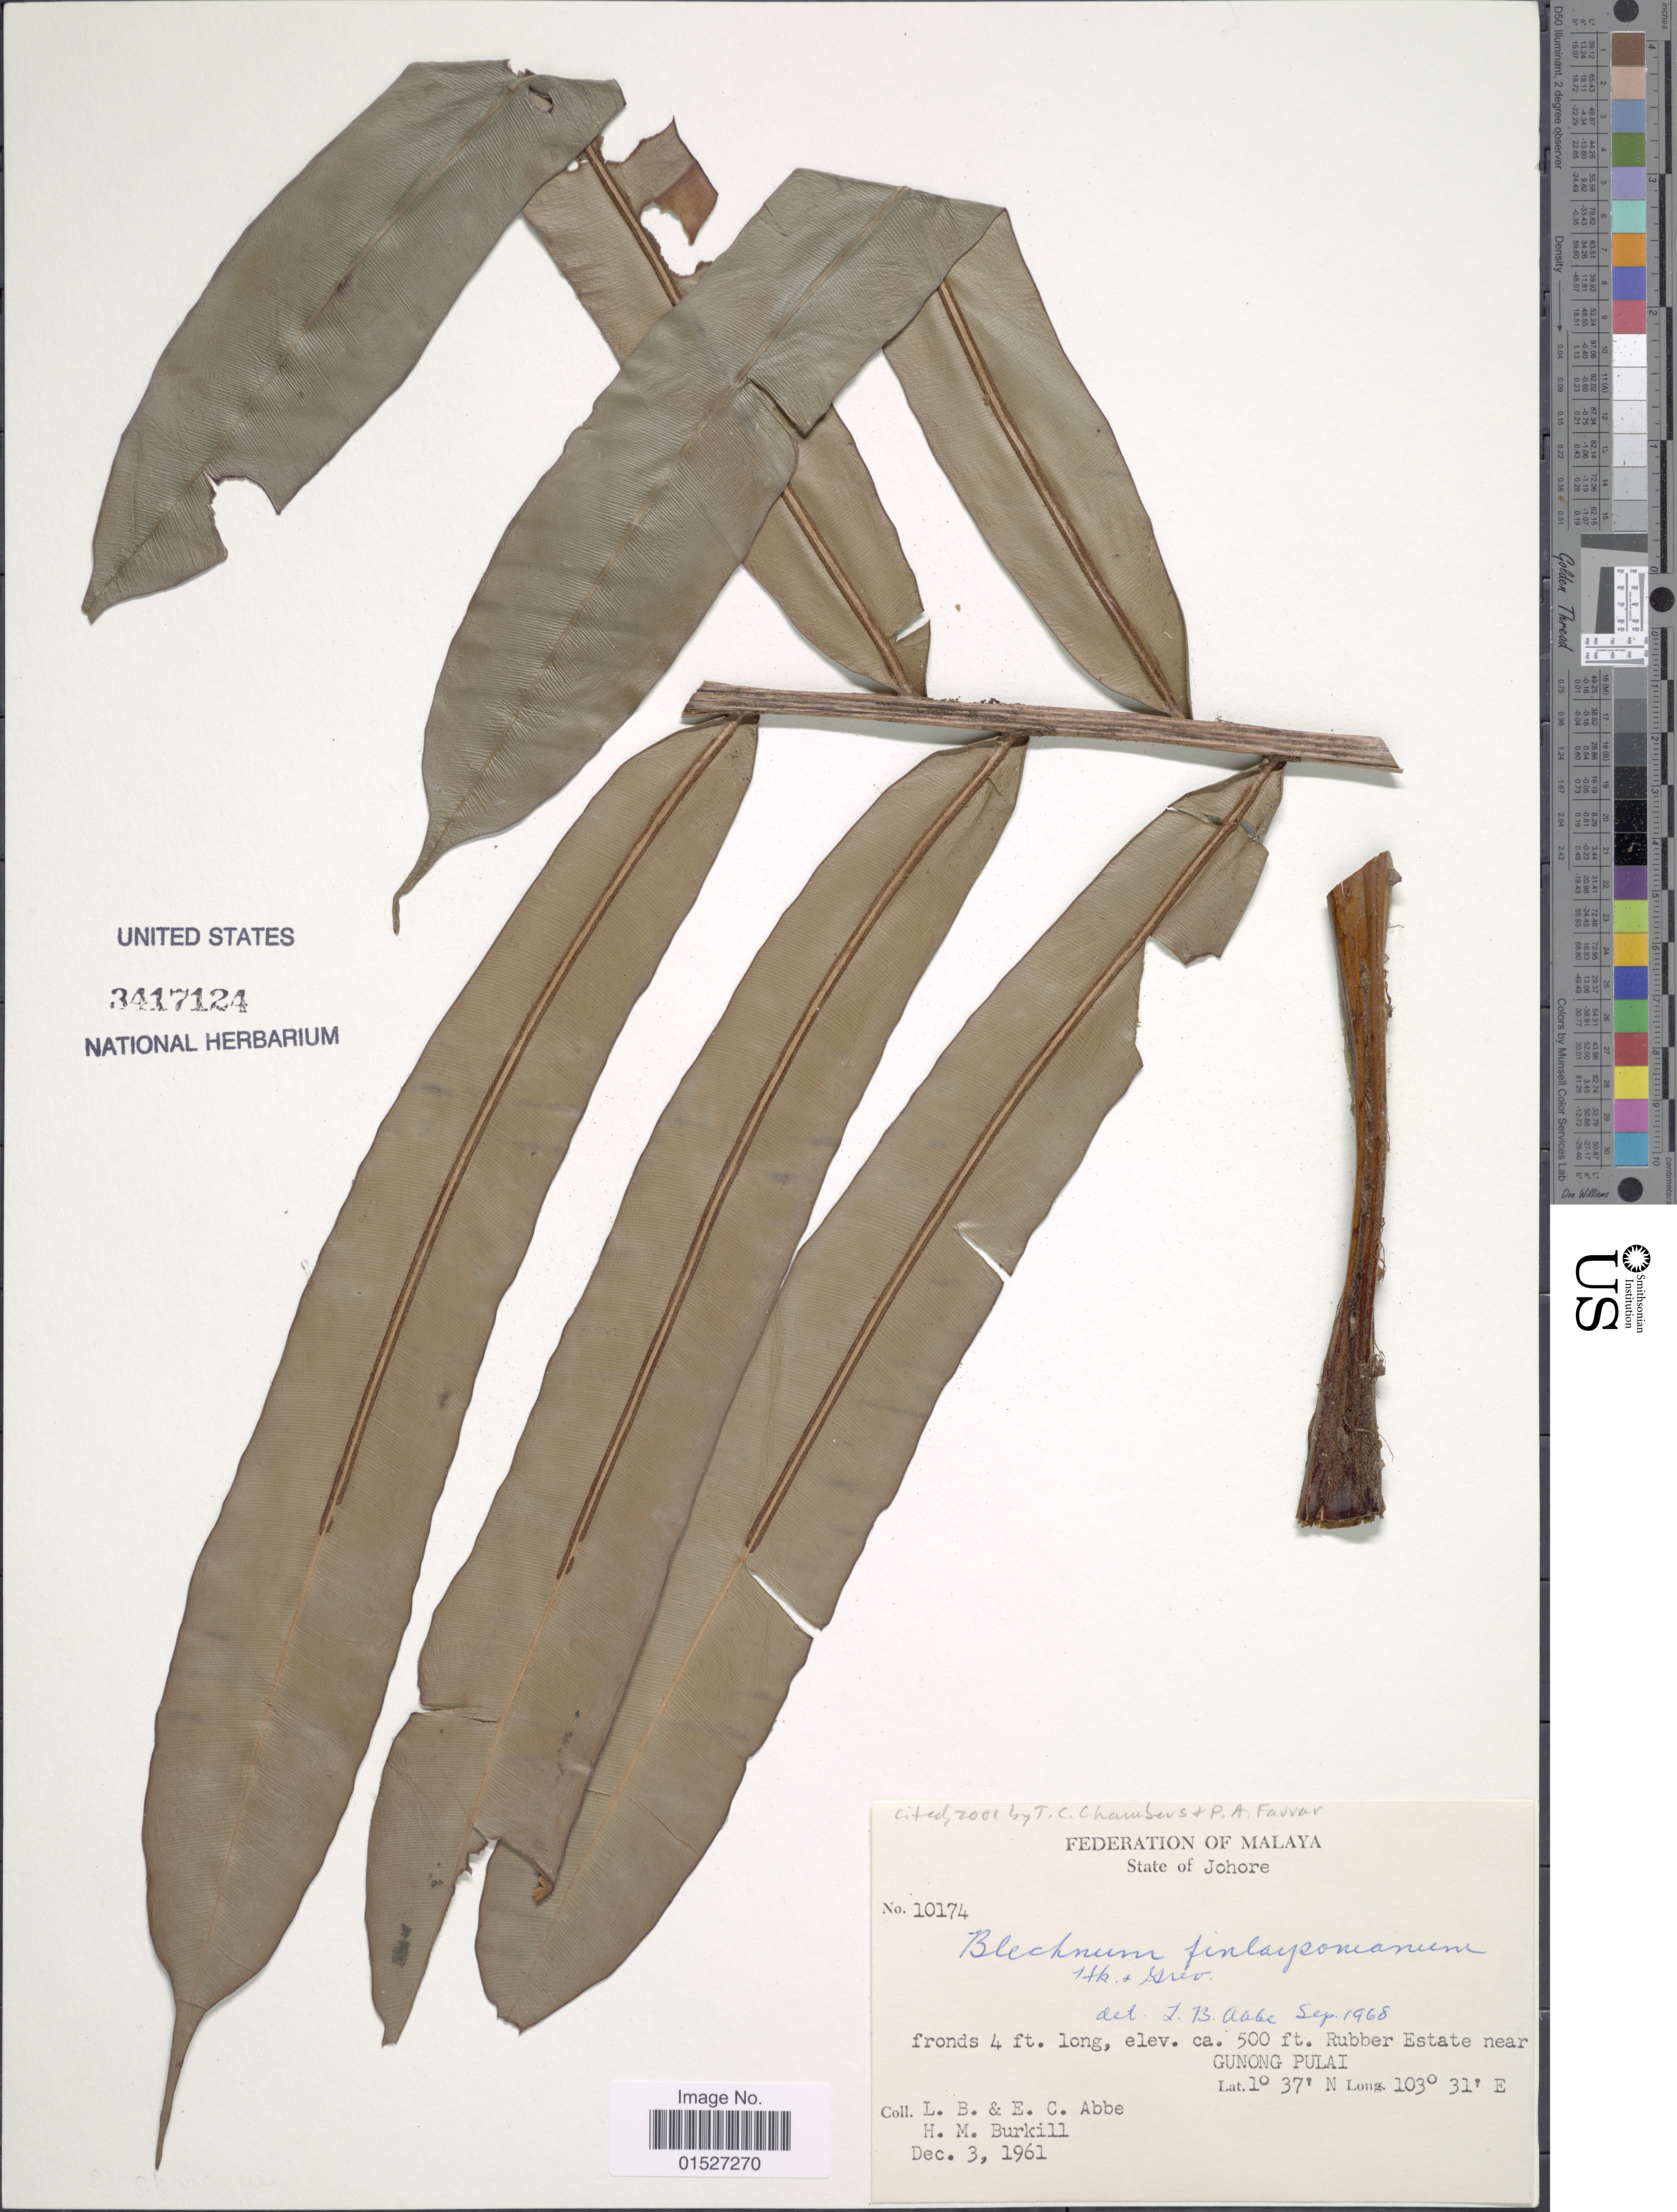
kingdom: Plantae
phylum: Tracheophyta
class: Polypodiopsida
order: Polypodiales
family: Blechnaceae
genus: Blechnum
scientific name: Blechnum finlaysonianum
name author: Wall.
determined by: Abbe, L. B.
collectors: L. B. Abbe, E. C. Abbe & H. M. Burkill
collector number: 10174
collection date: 1961-12-03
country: Malaysia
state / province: Johor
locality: Federation of Malaya. State of Johore. Rubber Estate near Gunong Pulai.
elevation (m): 152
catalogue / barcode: US 3417124